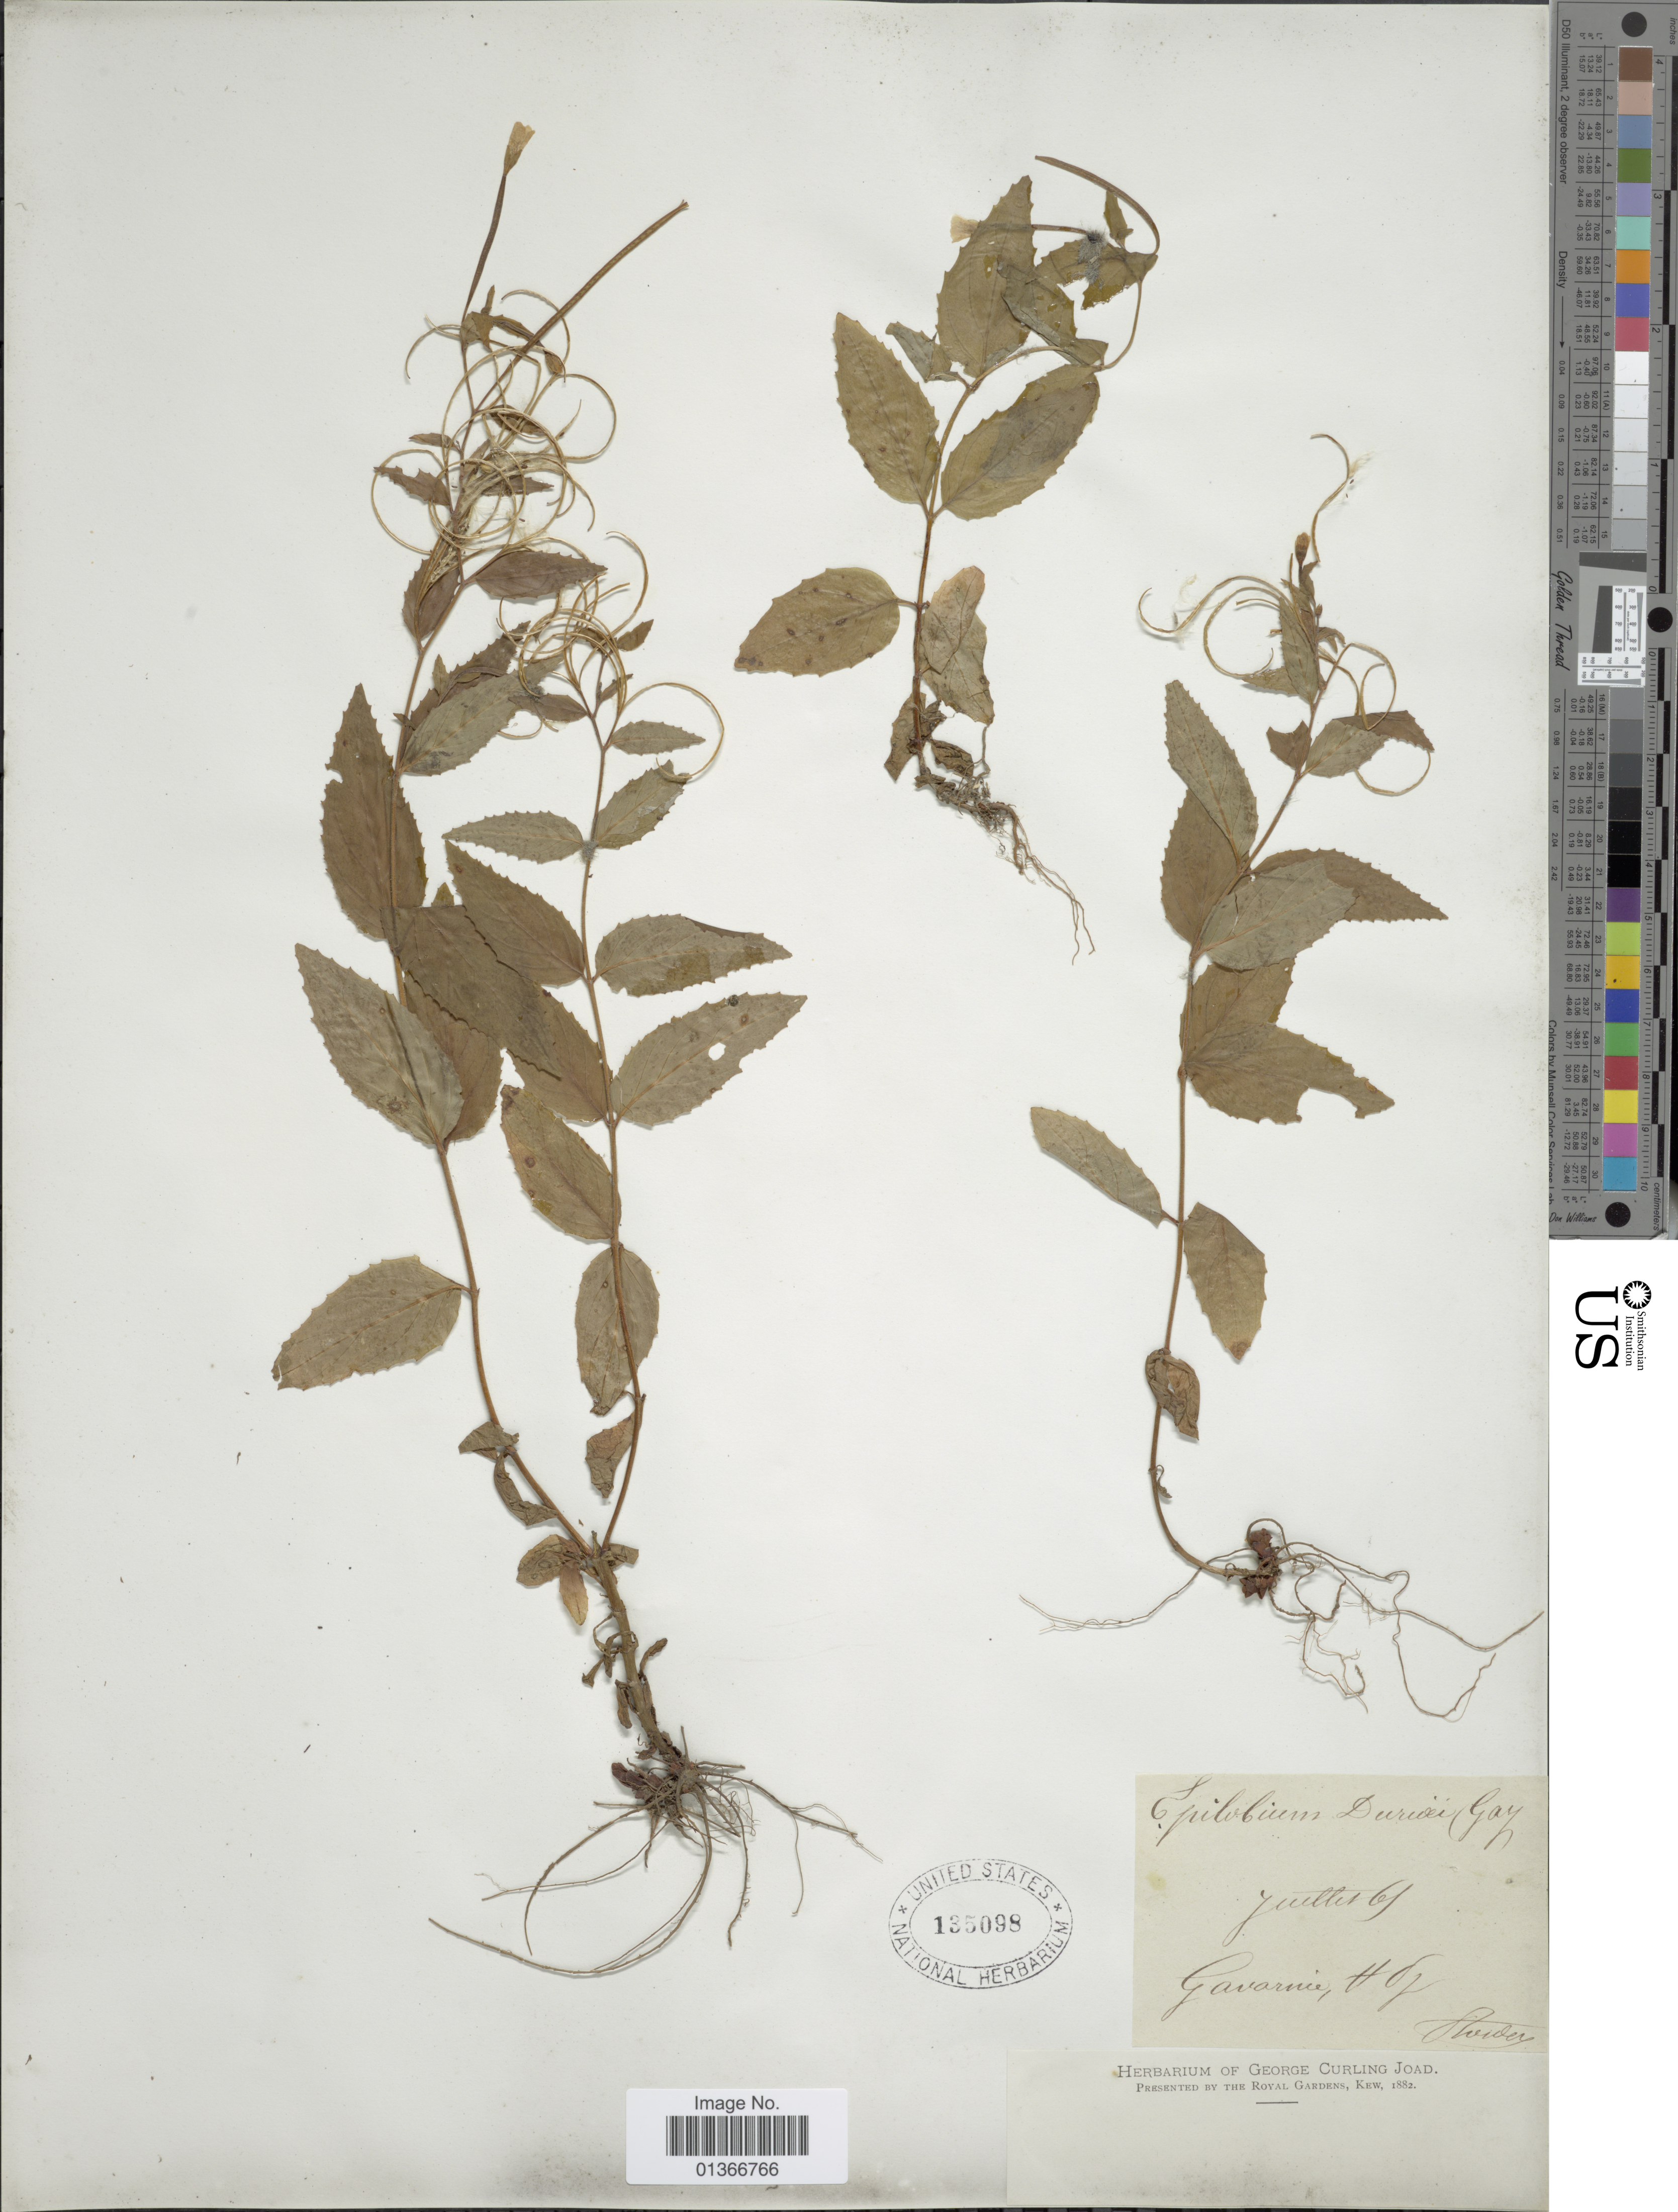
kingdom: Plantae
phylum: Tracheophyta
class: Magnoliopsida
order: Myrtales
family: Onagraceae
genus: Epilobium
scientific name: Epilobium duriaei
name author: J. Gay ex Godr.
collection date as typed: Transcribed d/m/y: /7/65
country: France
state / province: Occitanie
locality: Gavarnie.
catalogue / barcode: US 135098